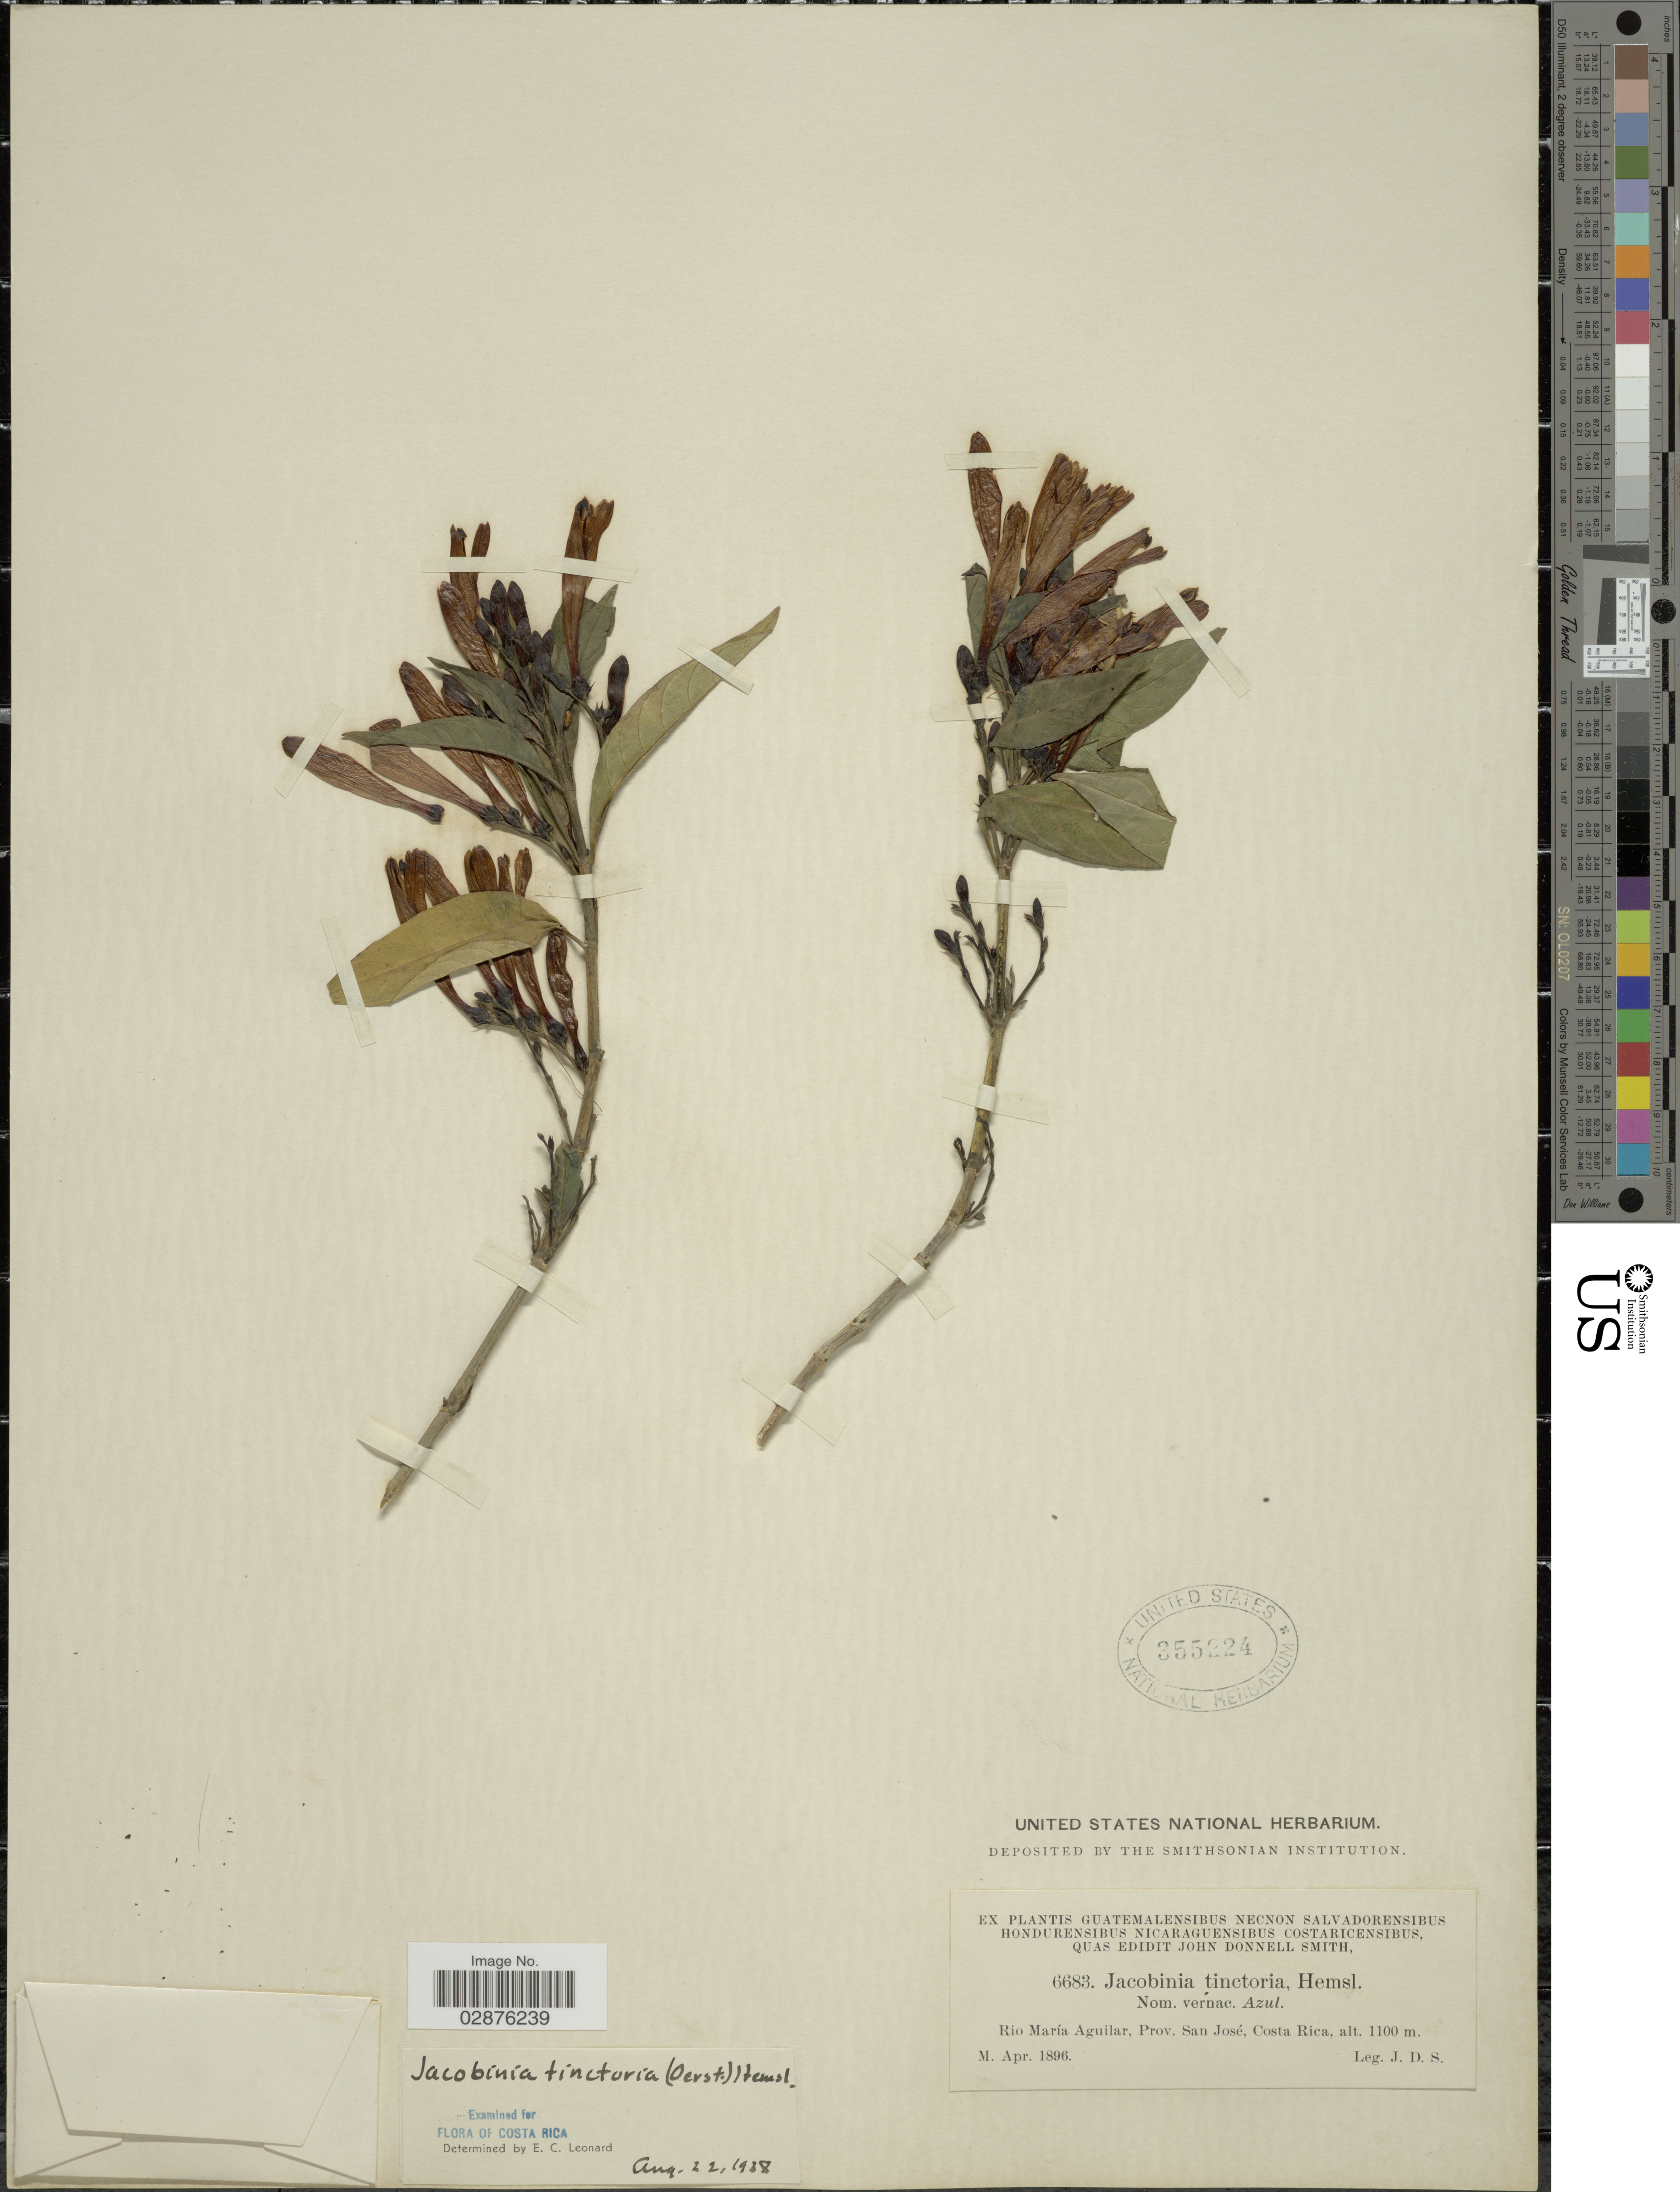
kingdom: Plantae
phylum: Tracheophyta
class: Magnoliopsida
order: Lamiales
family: Acanthaceae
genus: Justicia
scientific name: Justicia colorifera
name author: V.A.W. Graham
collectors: J. Donnell Smith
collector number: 6683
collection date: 1896-04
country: Costa Rica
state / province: San José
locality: Rio María Aguilar.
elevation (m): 1100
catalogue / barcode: US 355224